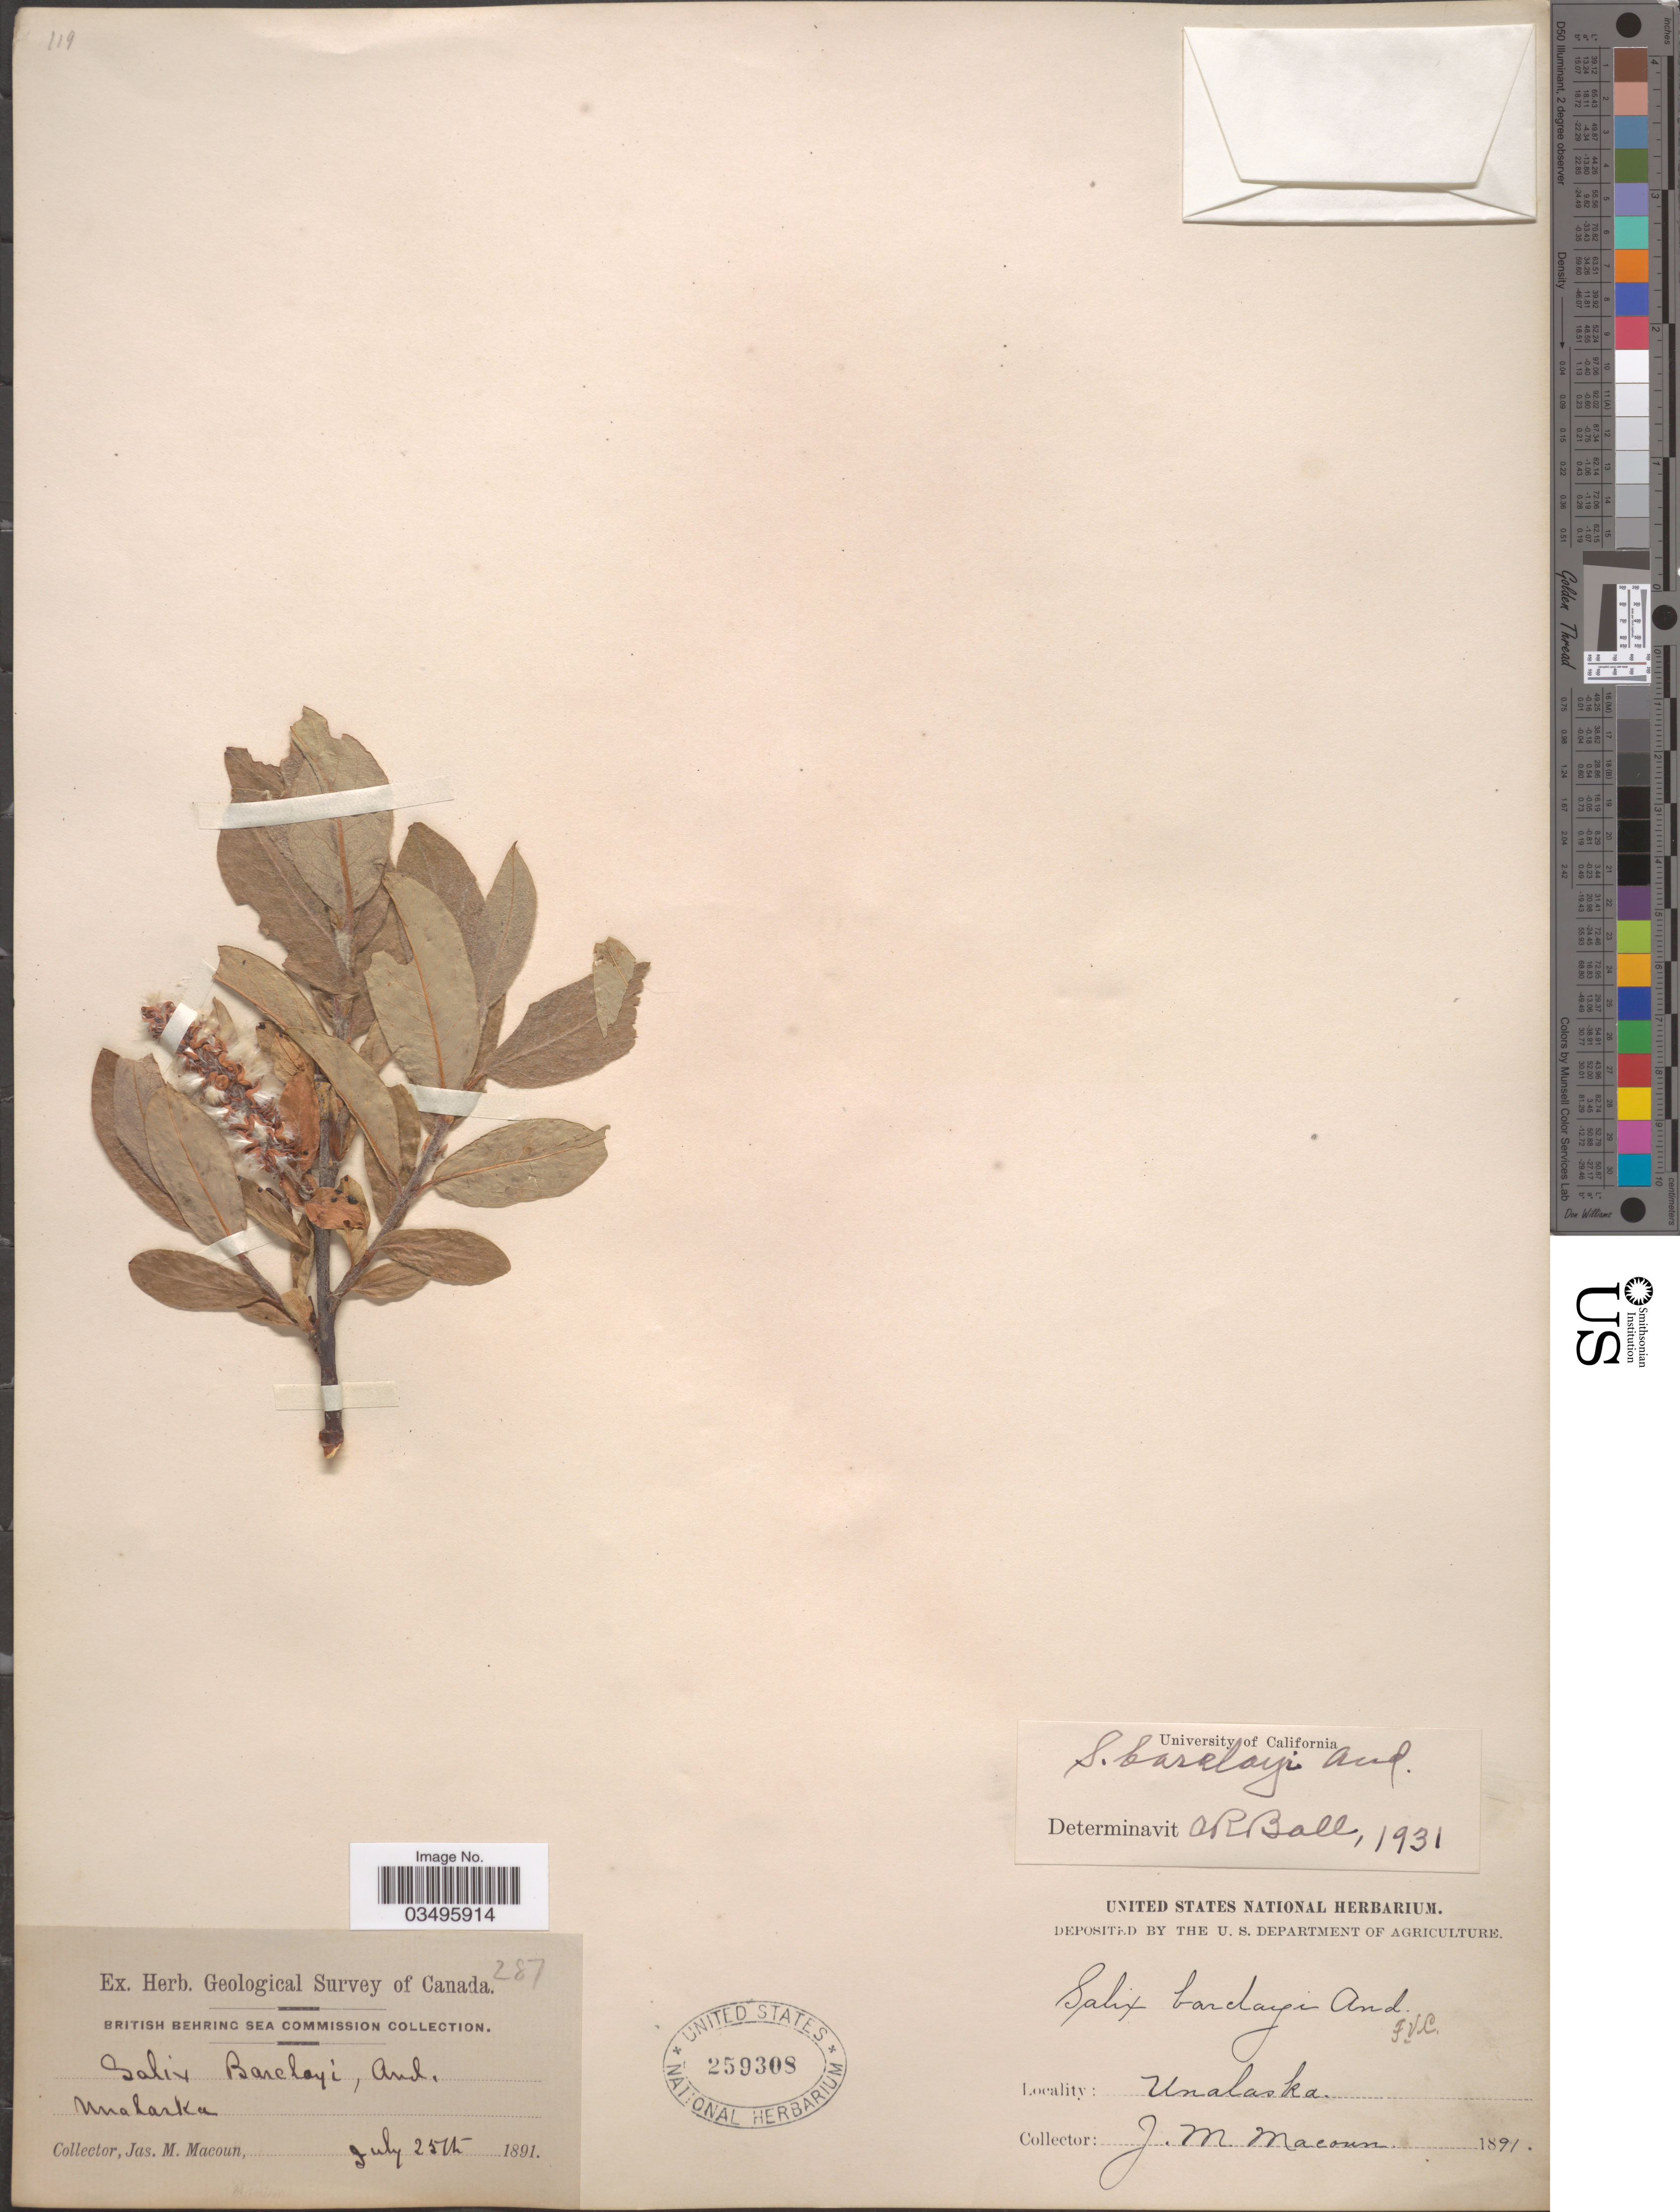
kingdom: Plantae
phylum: Tracheophyta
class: Magnoliopsida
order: Malpighiales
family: Salicaceae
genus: Salix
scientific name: Salix barclayi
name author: Andersson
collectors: J. M. Macoun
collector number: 287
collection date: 1891-07-25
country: United States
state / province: Alaska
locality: Unalaska.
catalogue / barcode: US 259308